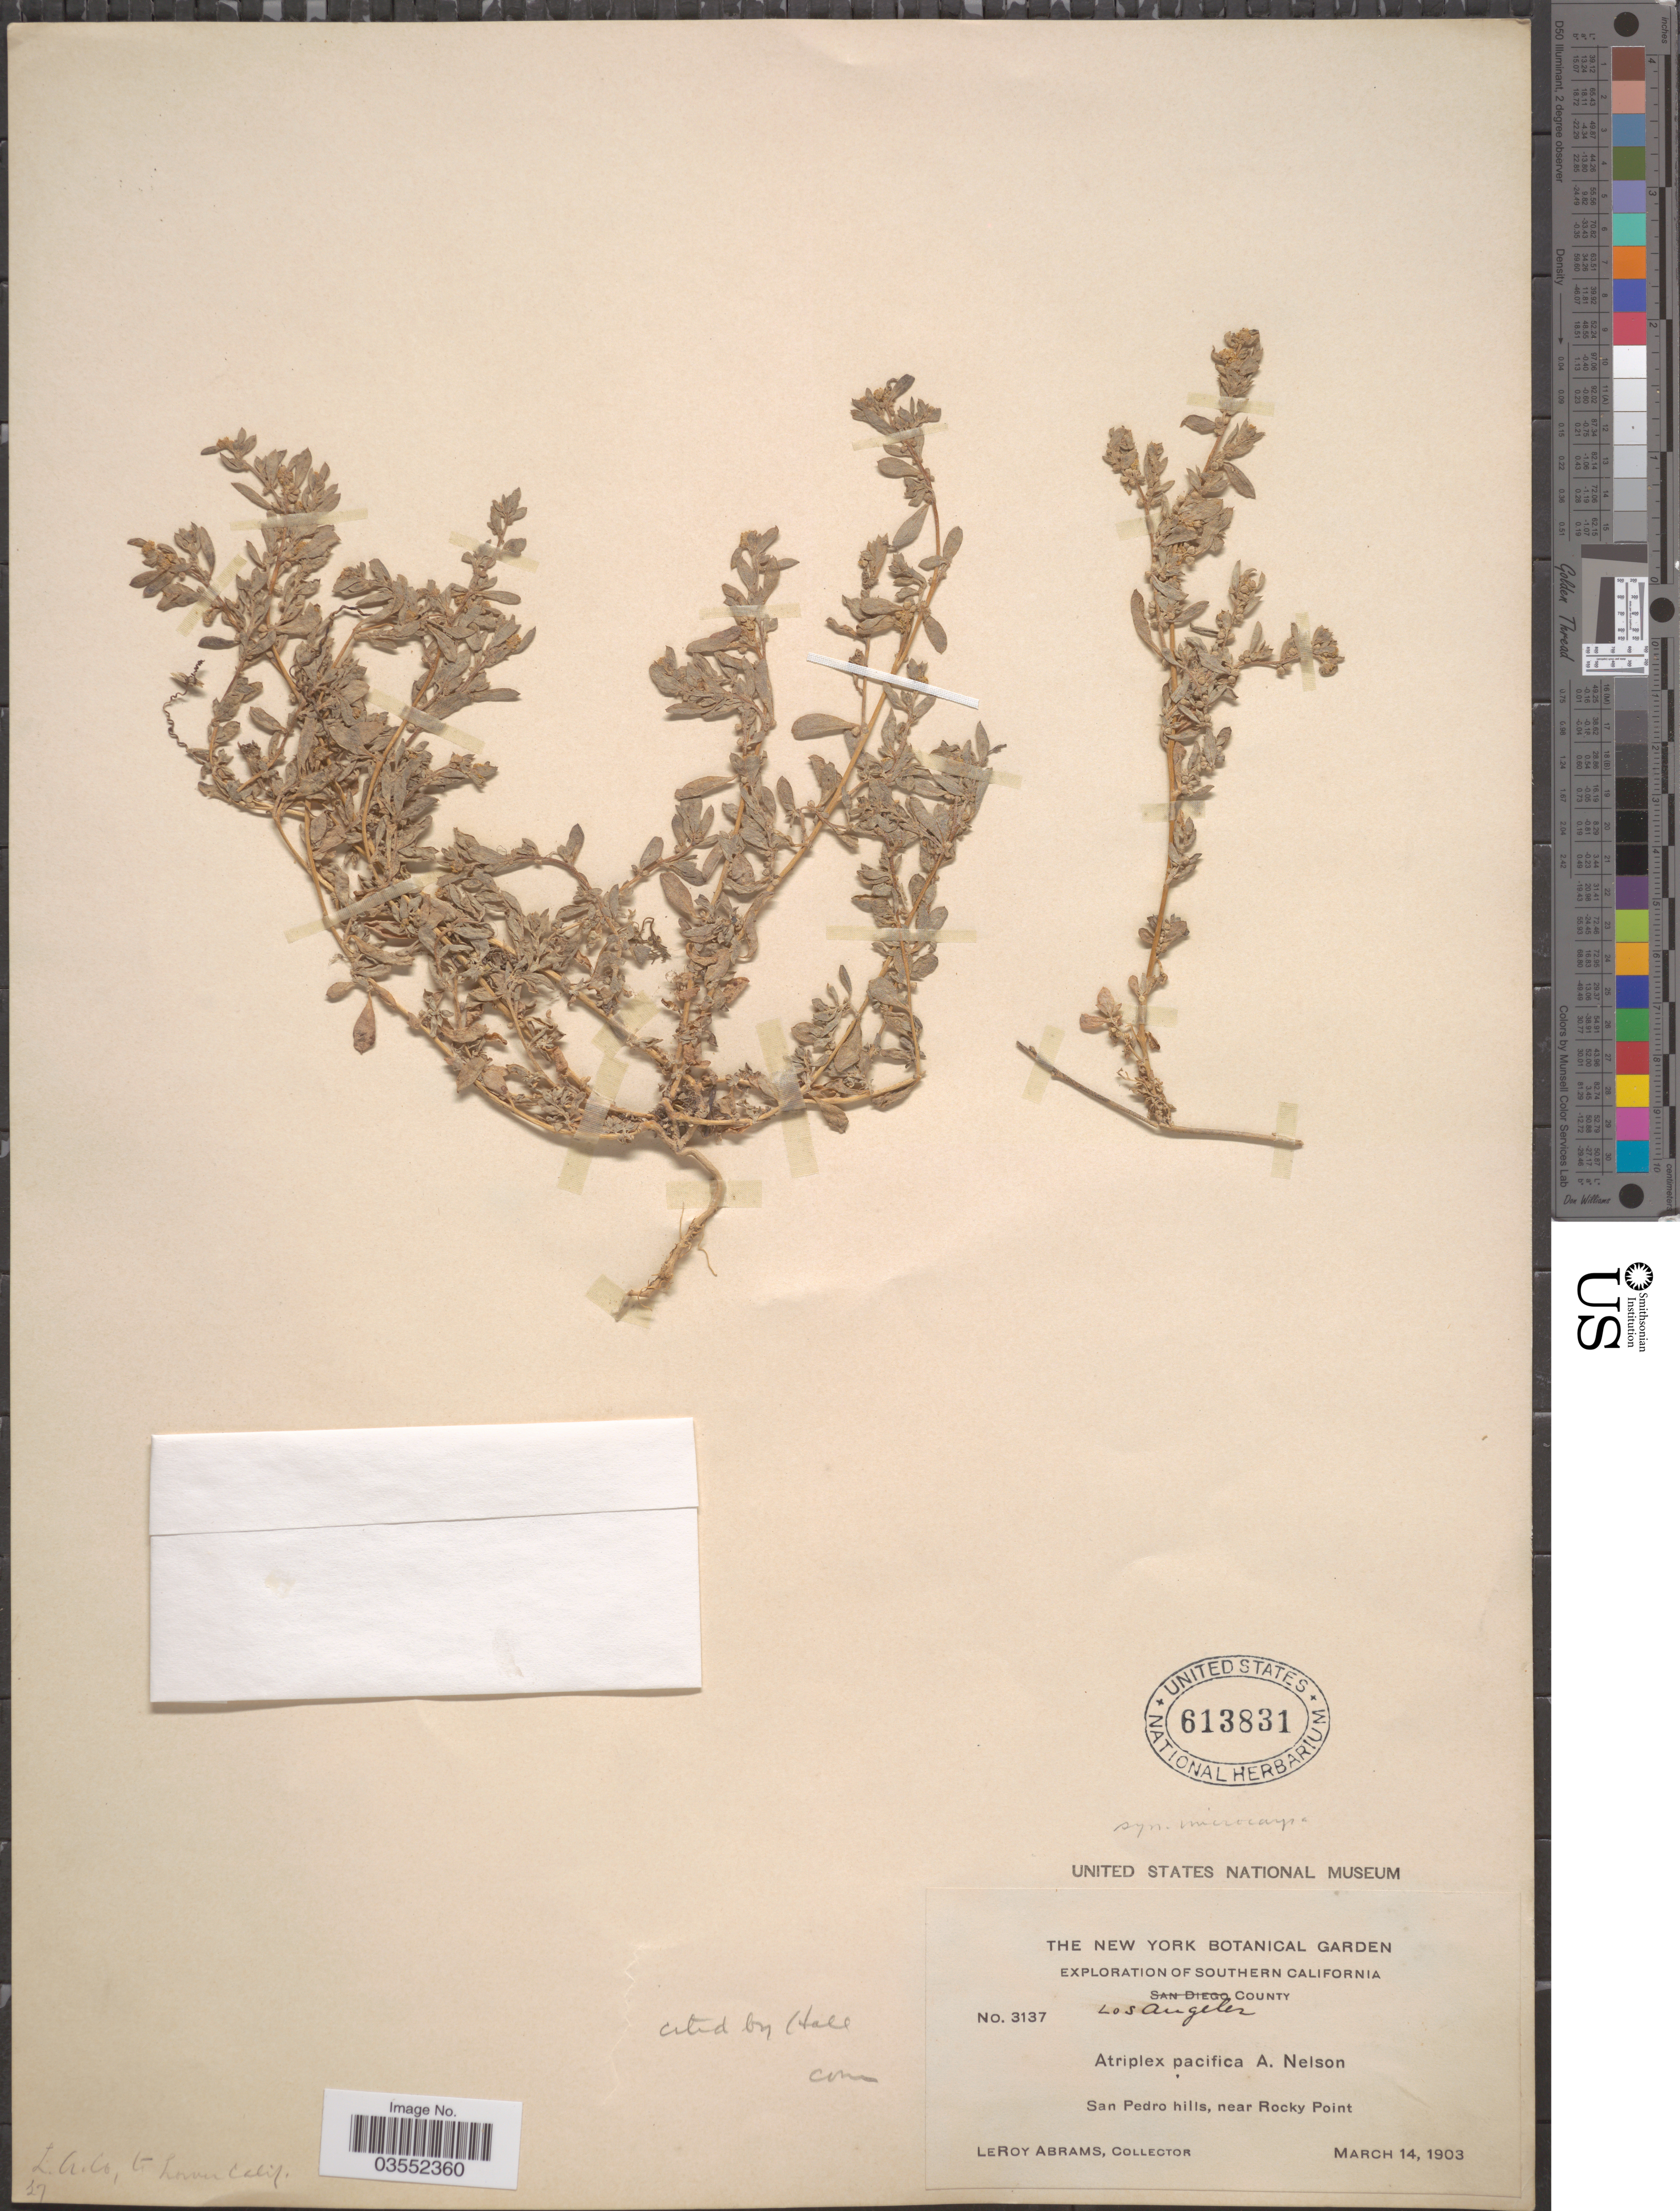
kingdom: Plantae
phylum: Tracheophyta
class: Magnoliopsida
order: Caryophyllales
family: Amaranthaceae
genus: Atriplex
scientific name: Atriplex pacifica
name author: A. Nelson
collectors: L. Abrams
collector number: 3137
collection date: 1903-03-14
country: United States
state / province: California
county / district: Los Angeles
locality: Southern California. Los Angeles County. San Pedro hills, near Rocky Point.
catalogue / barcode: US 613831